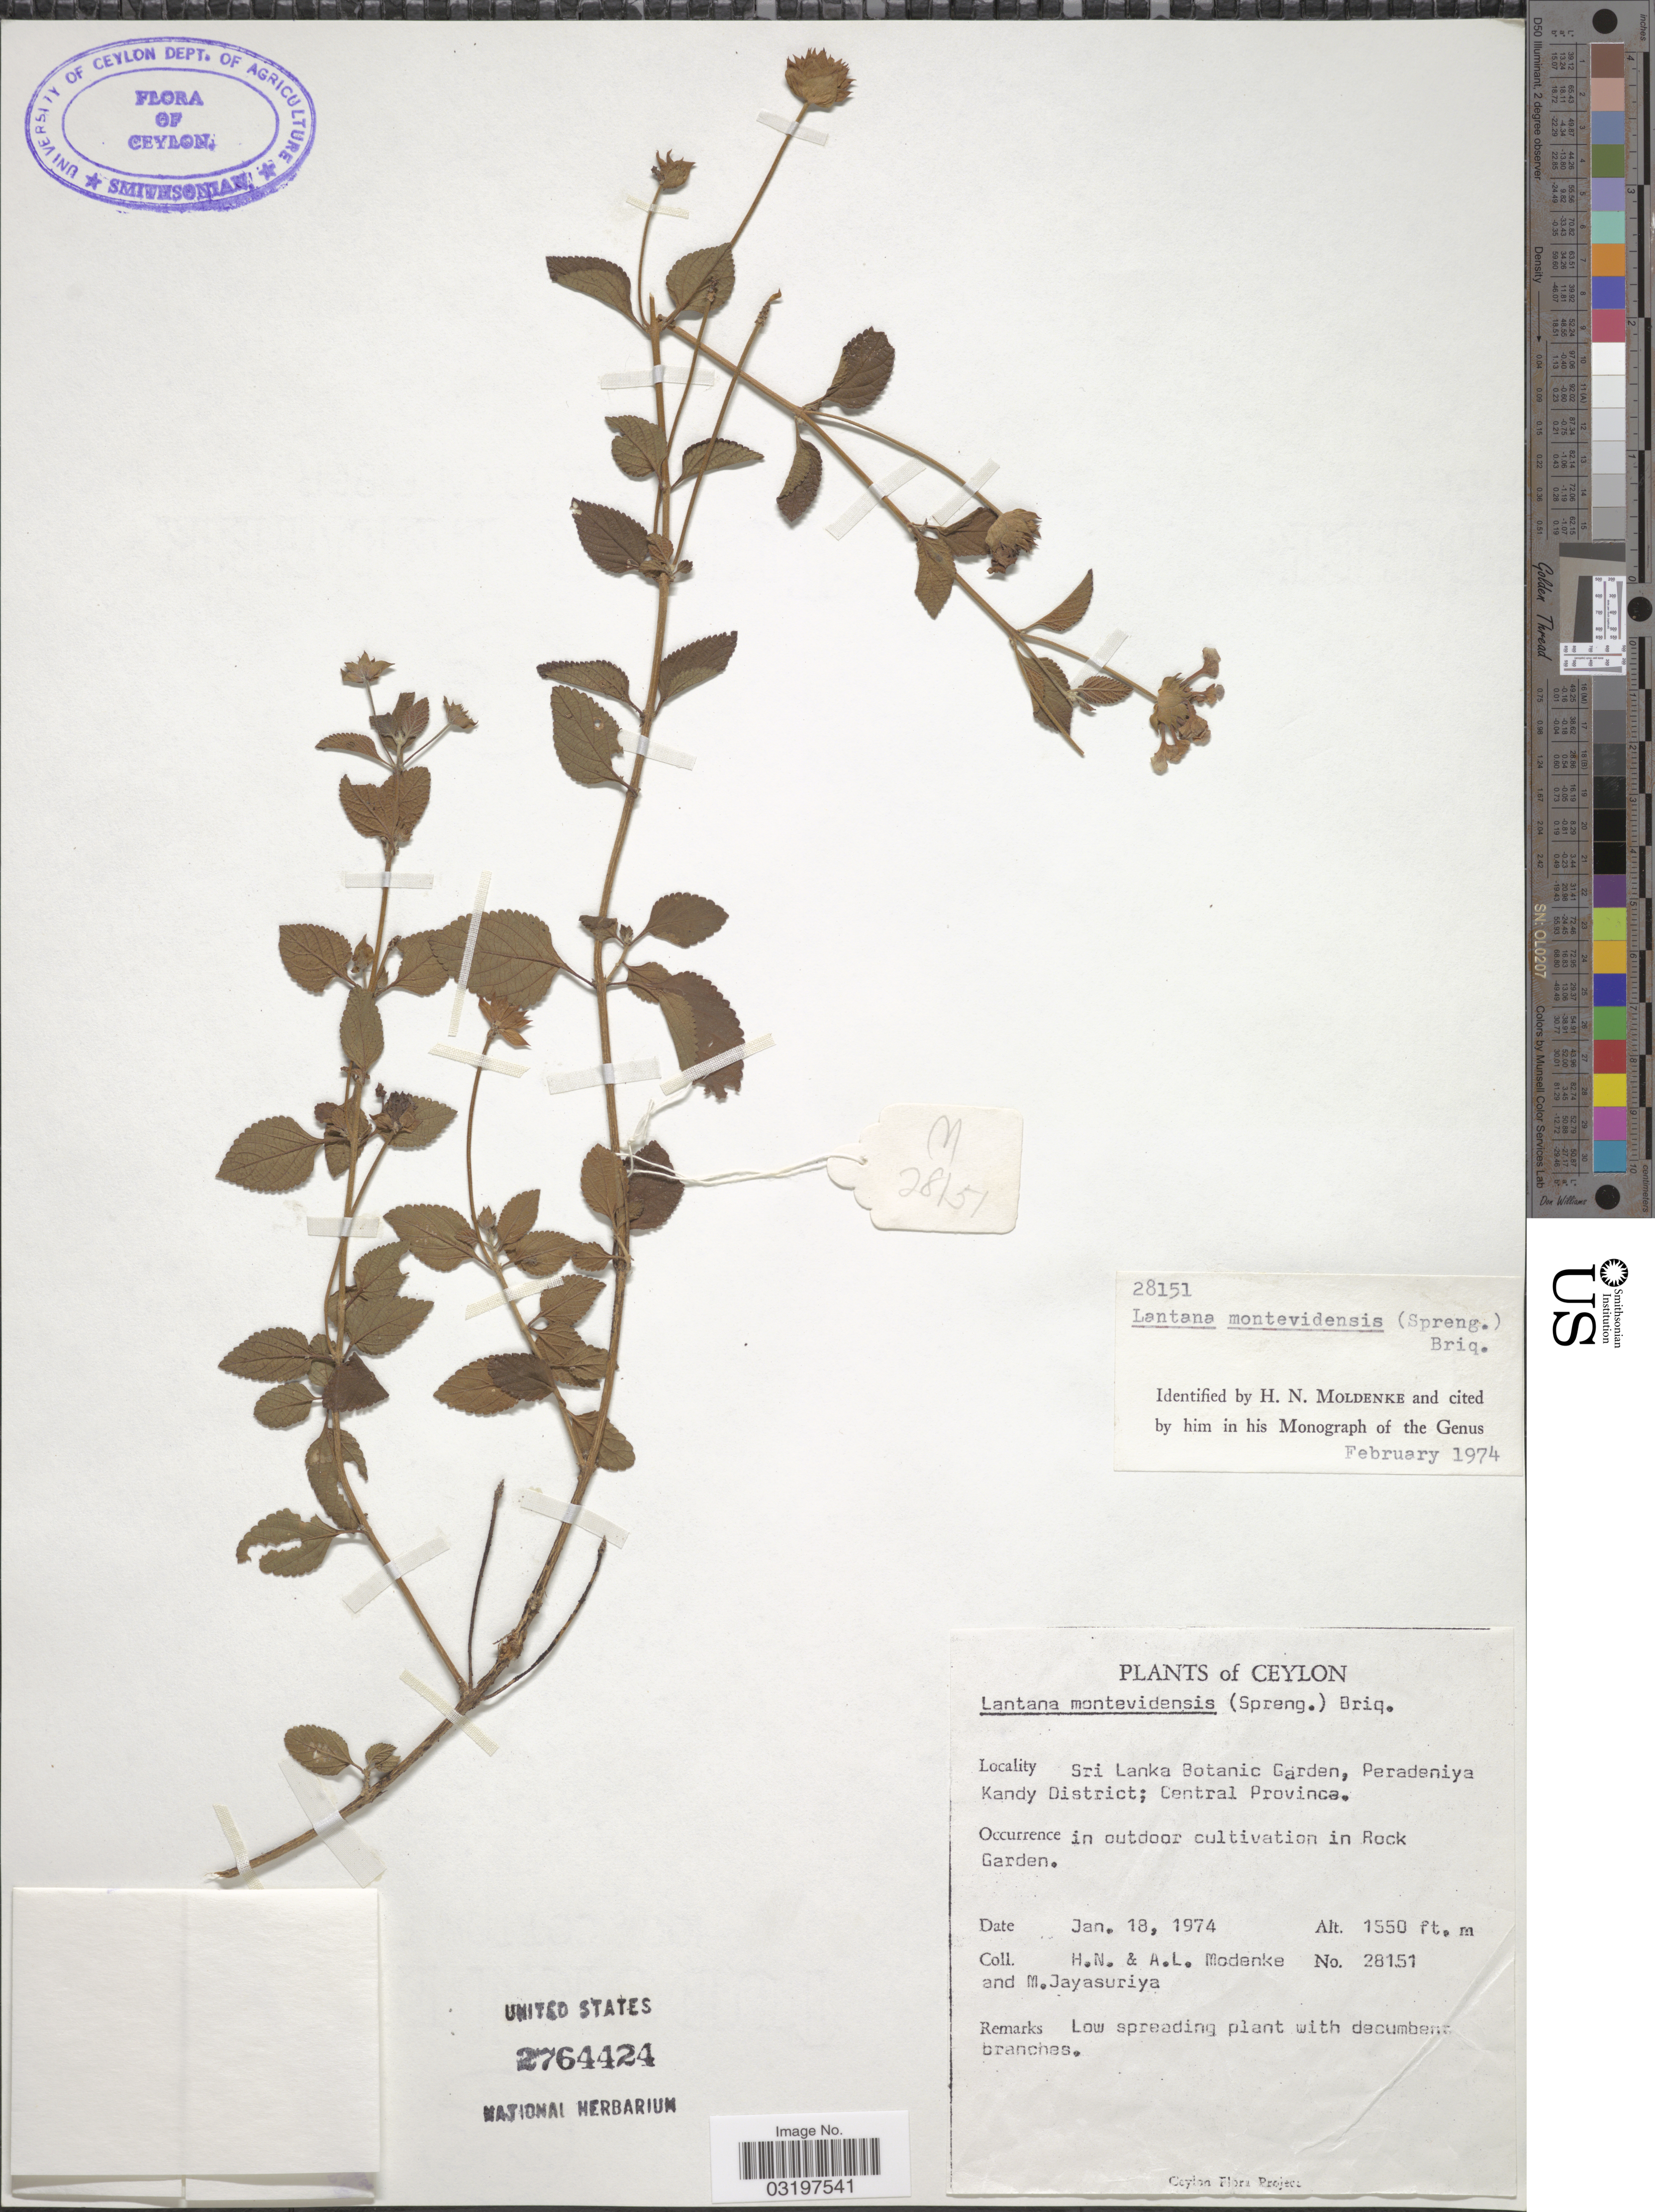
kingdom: Plantae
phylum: Tracheophyta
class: Magnoliopsida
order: Lamiales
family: Verbenaceae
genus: Lantana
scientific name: Lantana montevidensis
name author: (Spreng.) Briq.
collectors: H. N. Moldenke, A. L. Moldenke & M. Jayasuriya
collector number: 28151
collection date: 1974-01-18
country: Sri Lanka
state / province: Central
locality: Ceylon. Sri Lanka Botanic Garden, Peradeniya, Kandy District. In outdoor cultivation in Rock Garden.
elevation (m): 472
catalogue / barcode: US 2764424